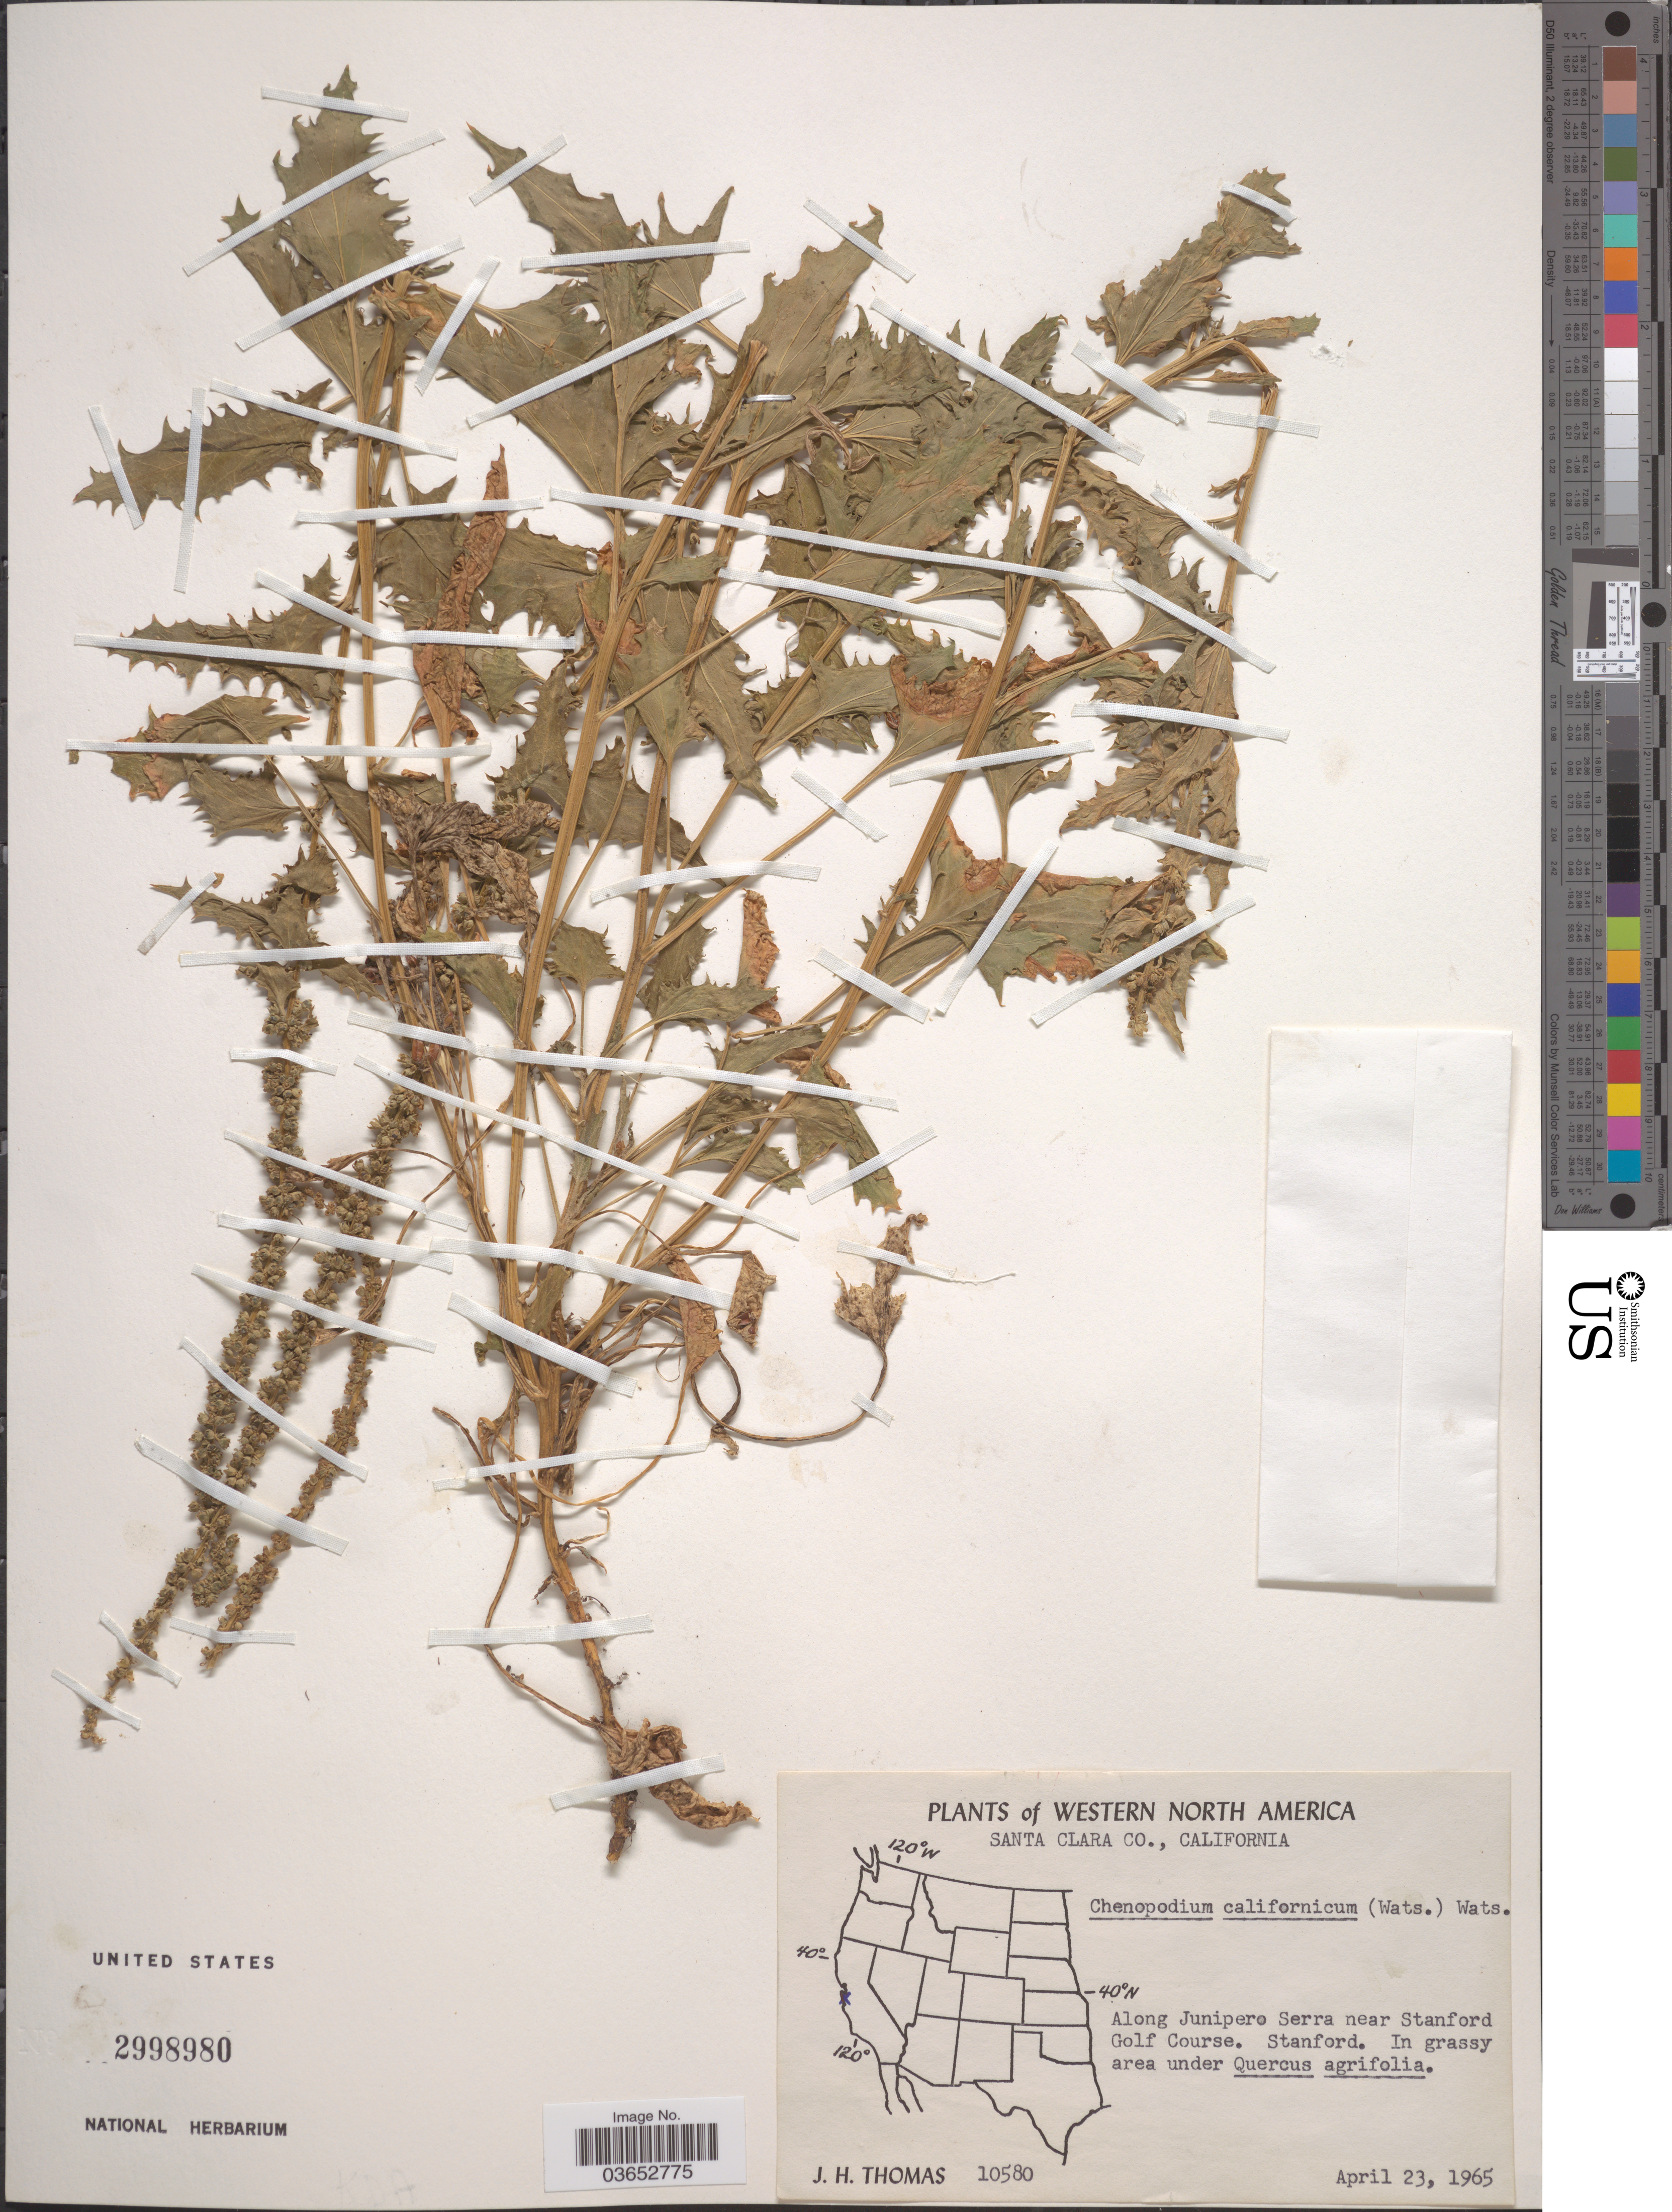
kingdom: Plantae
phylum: Tracheophyta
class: Magnoliopsida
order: Caryophyllales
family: Amaranthaceae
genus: Chenopodium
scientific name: Chenopodium californicum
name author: S. Watson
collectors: J. H. Thomas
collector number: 10580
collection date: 1965-04-23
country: United States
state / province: California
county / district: Santa Clara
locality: Western North America. Santa Clara Co. Along Junipero Serra near Stanford Golf Course. Stanford.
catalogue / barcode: US 2998980